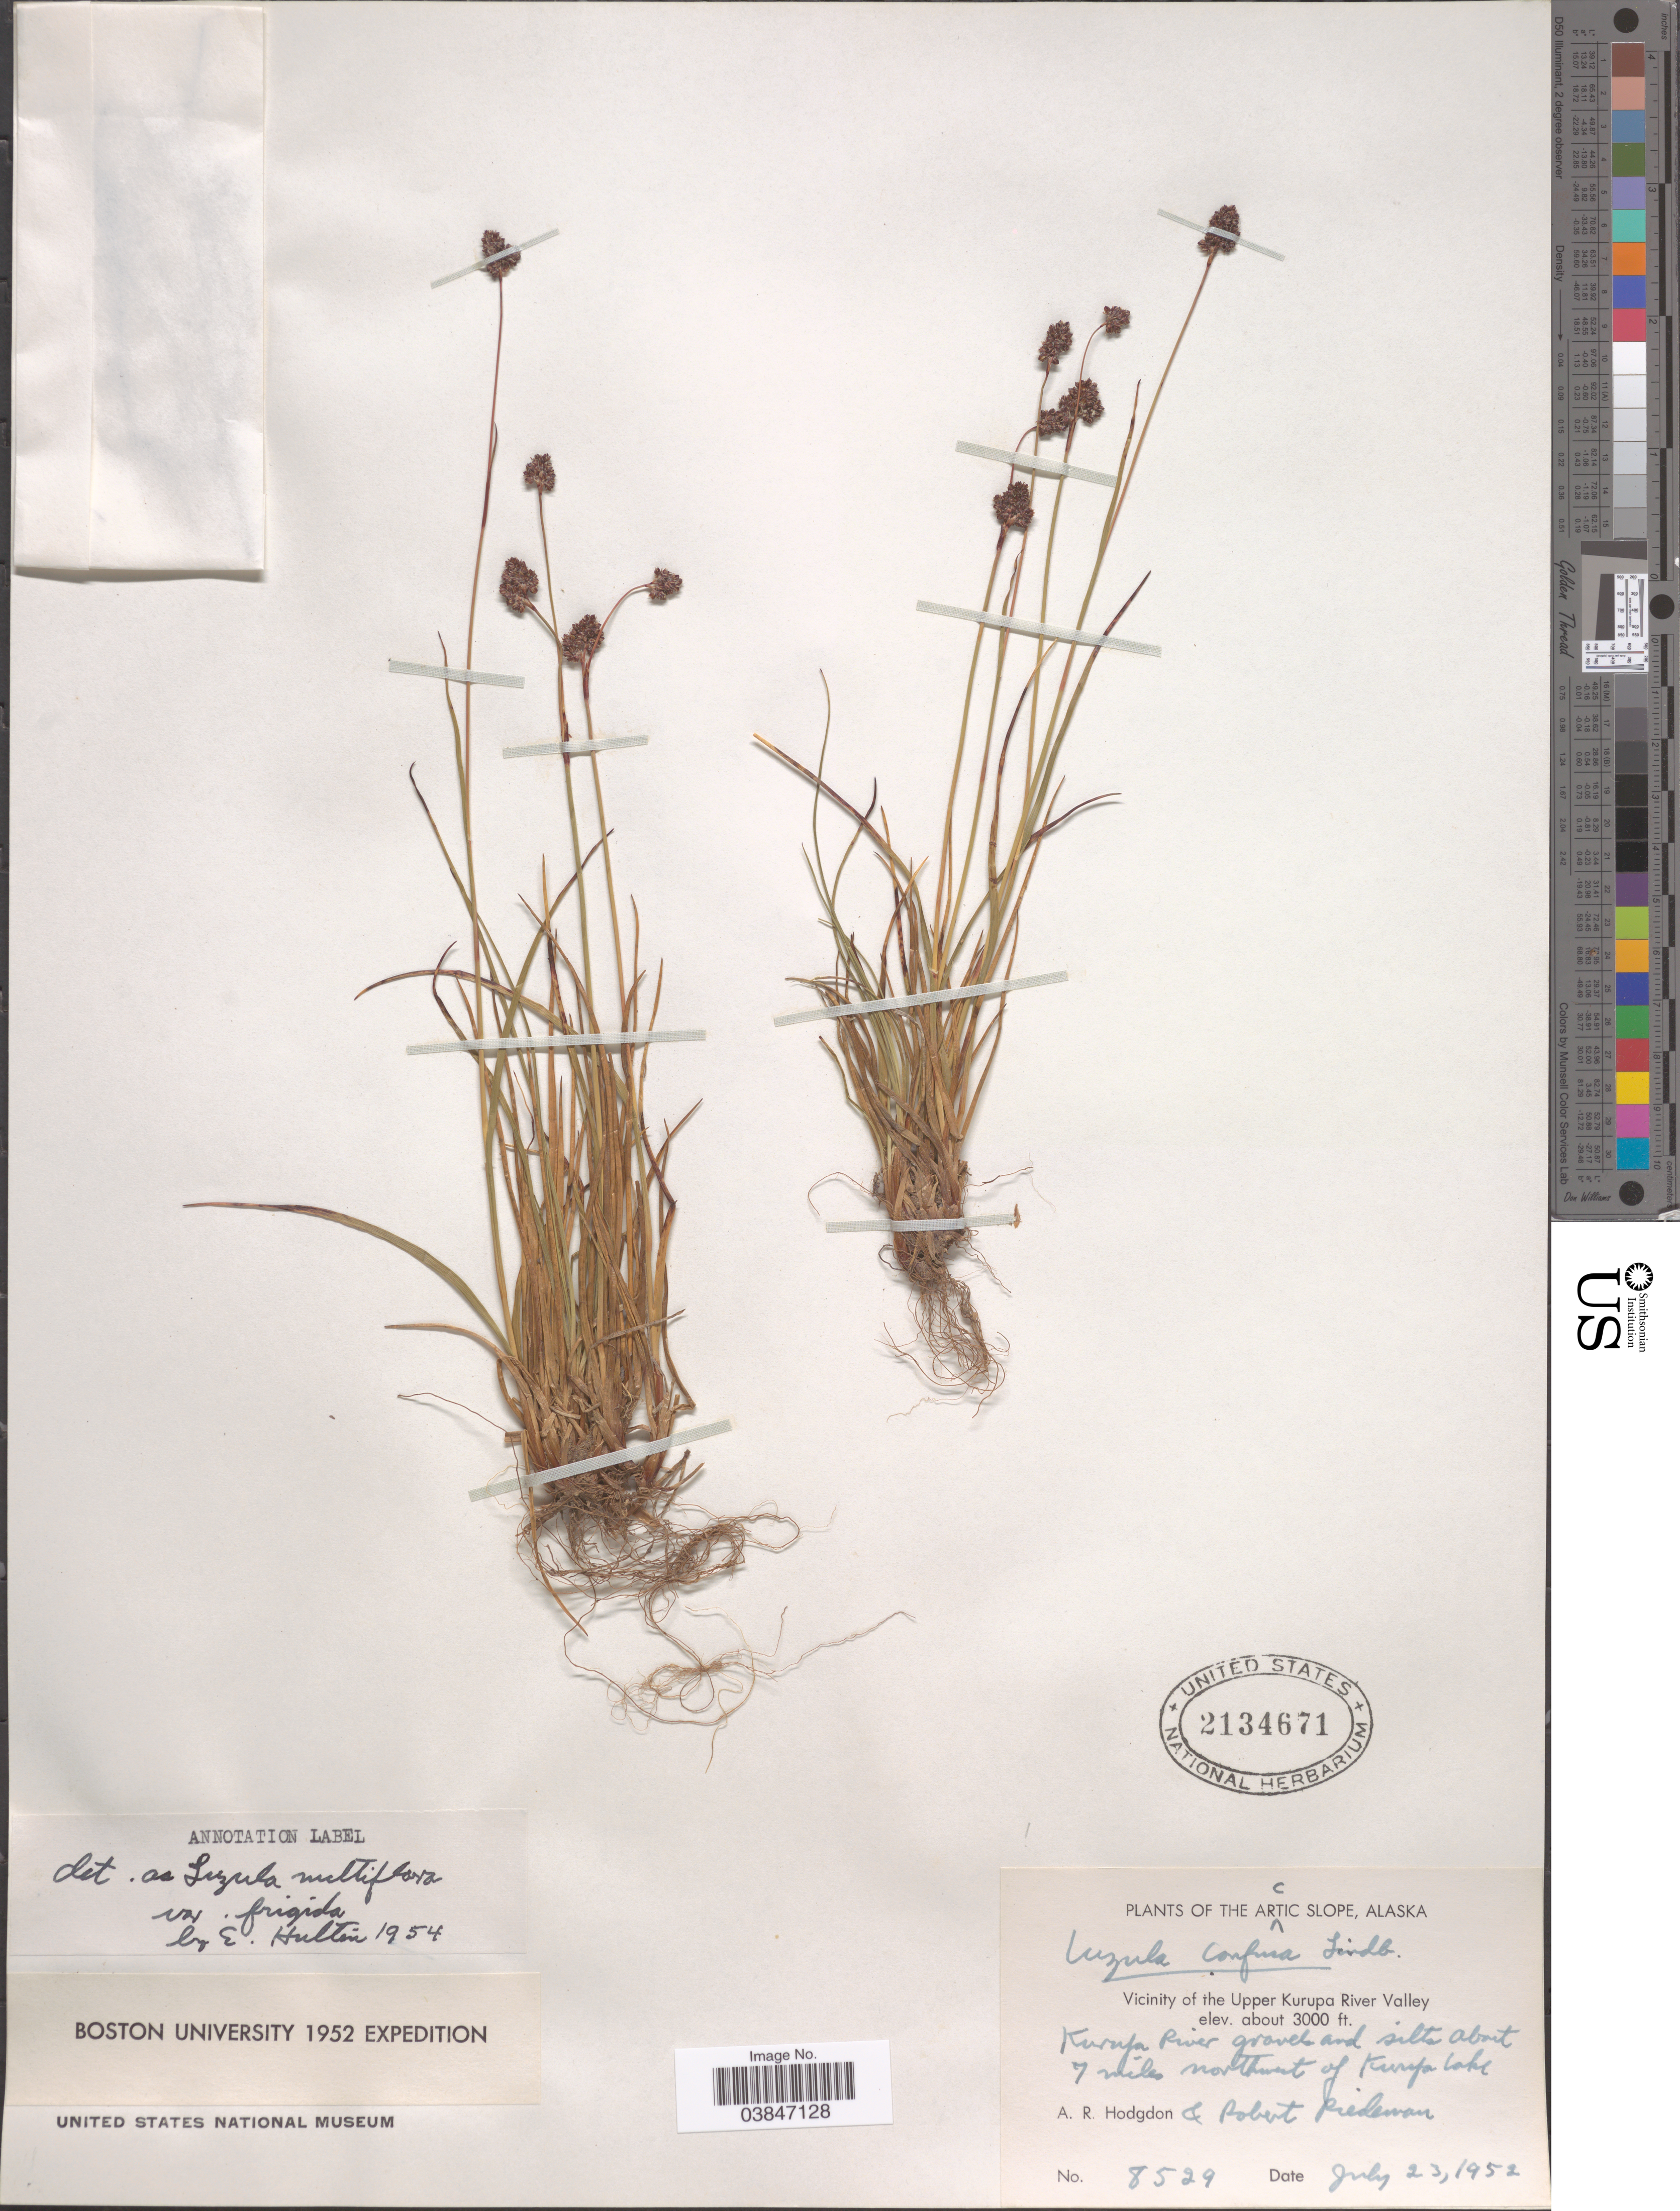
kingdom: Plantae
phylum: Tracheophyta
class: Liliopsida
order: Poales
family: Juncaceae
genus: Luzula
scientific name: Luzula tundricola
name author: (Gorodkov) V. Vassil.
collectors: A. R. Hodgdon & R. Piedeman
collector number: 8529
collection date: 1952-07-23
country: United States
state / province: Alaska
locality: The Arctic Slope. Vicinity of the Upper Kurupa River Valley. Kurupa River gravel and silts about 7 miles northwest of Kurupa Lake.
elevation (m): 914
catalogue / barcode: US 2134671